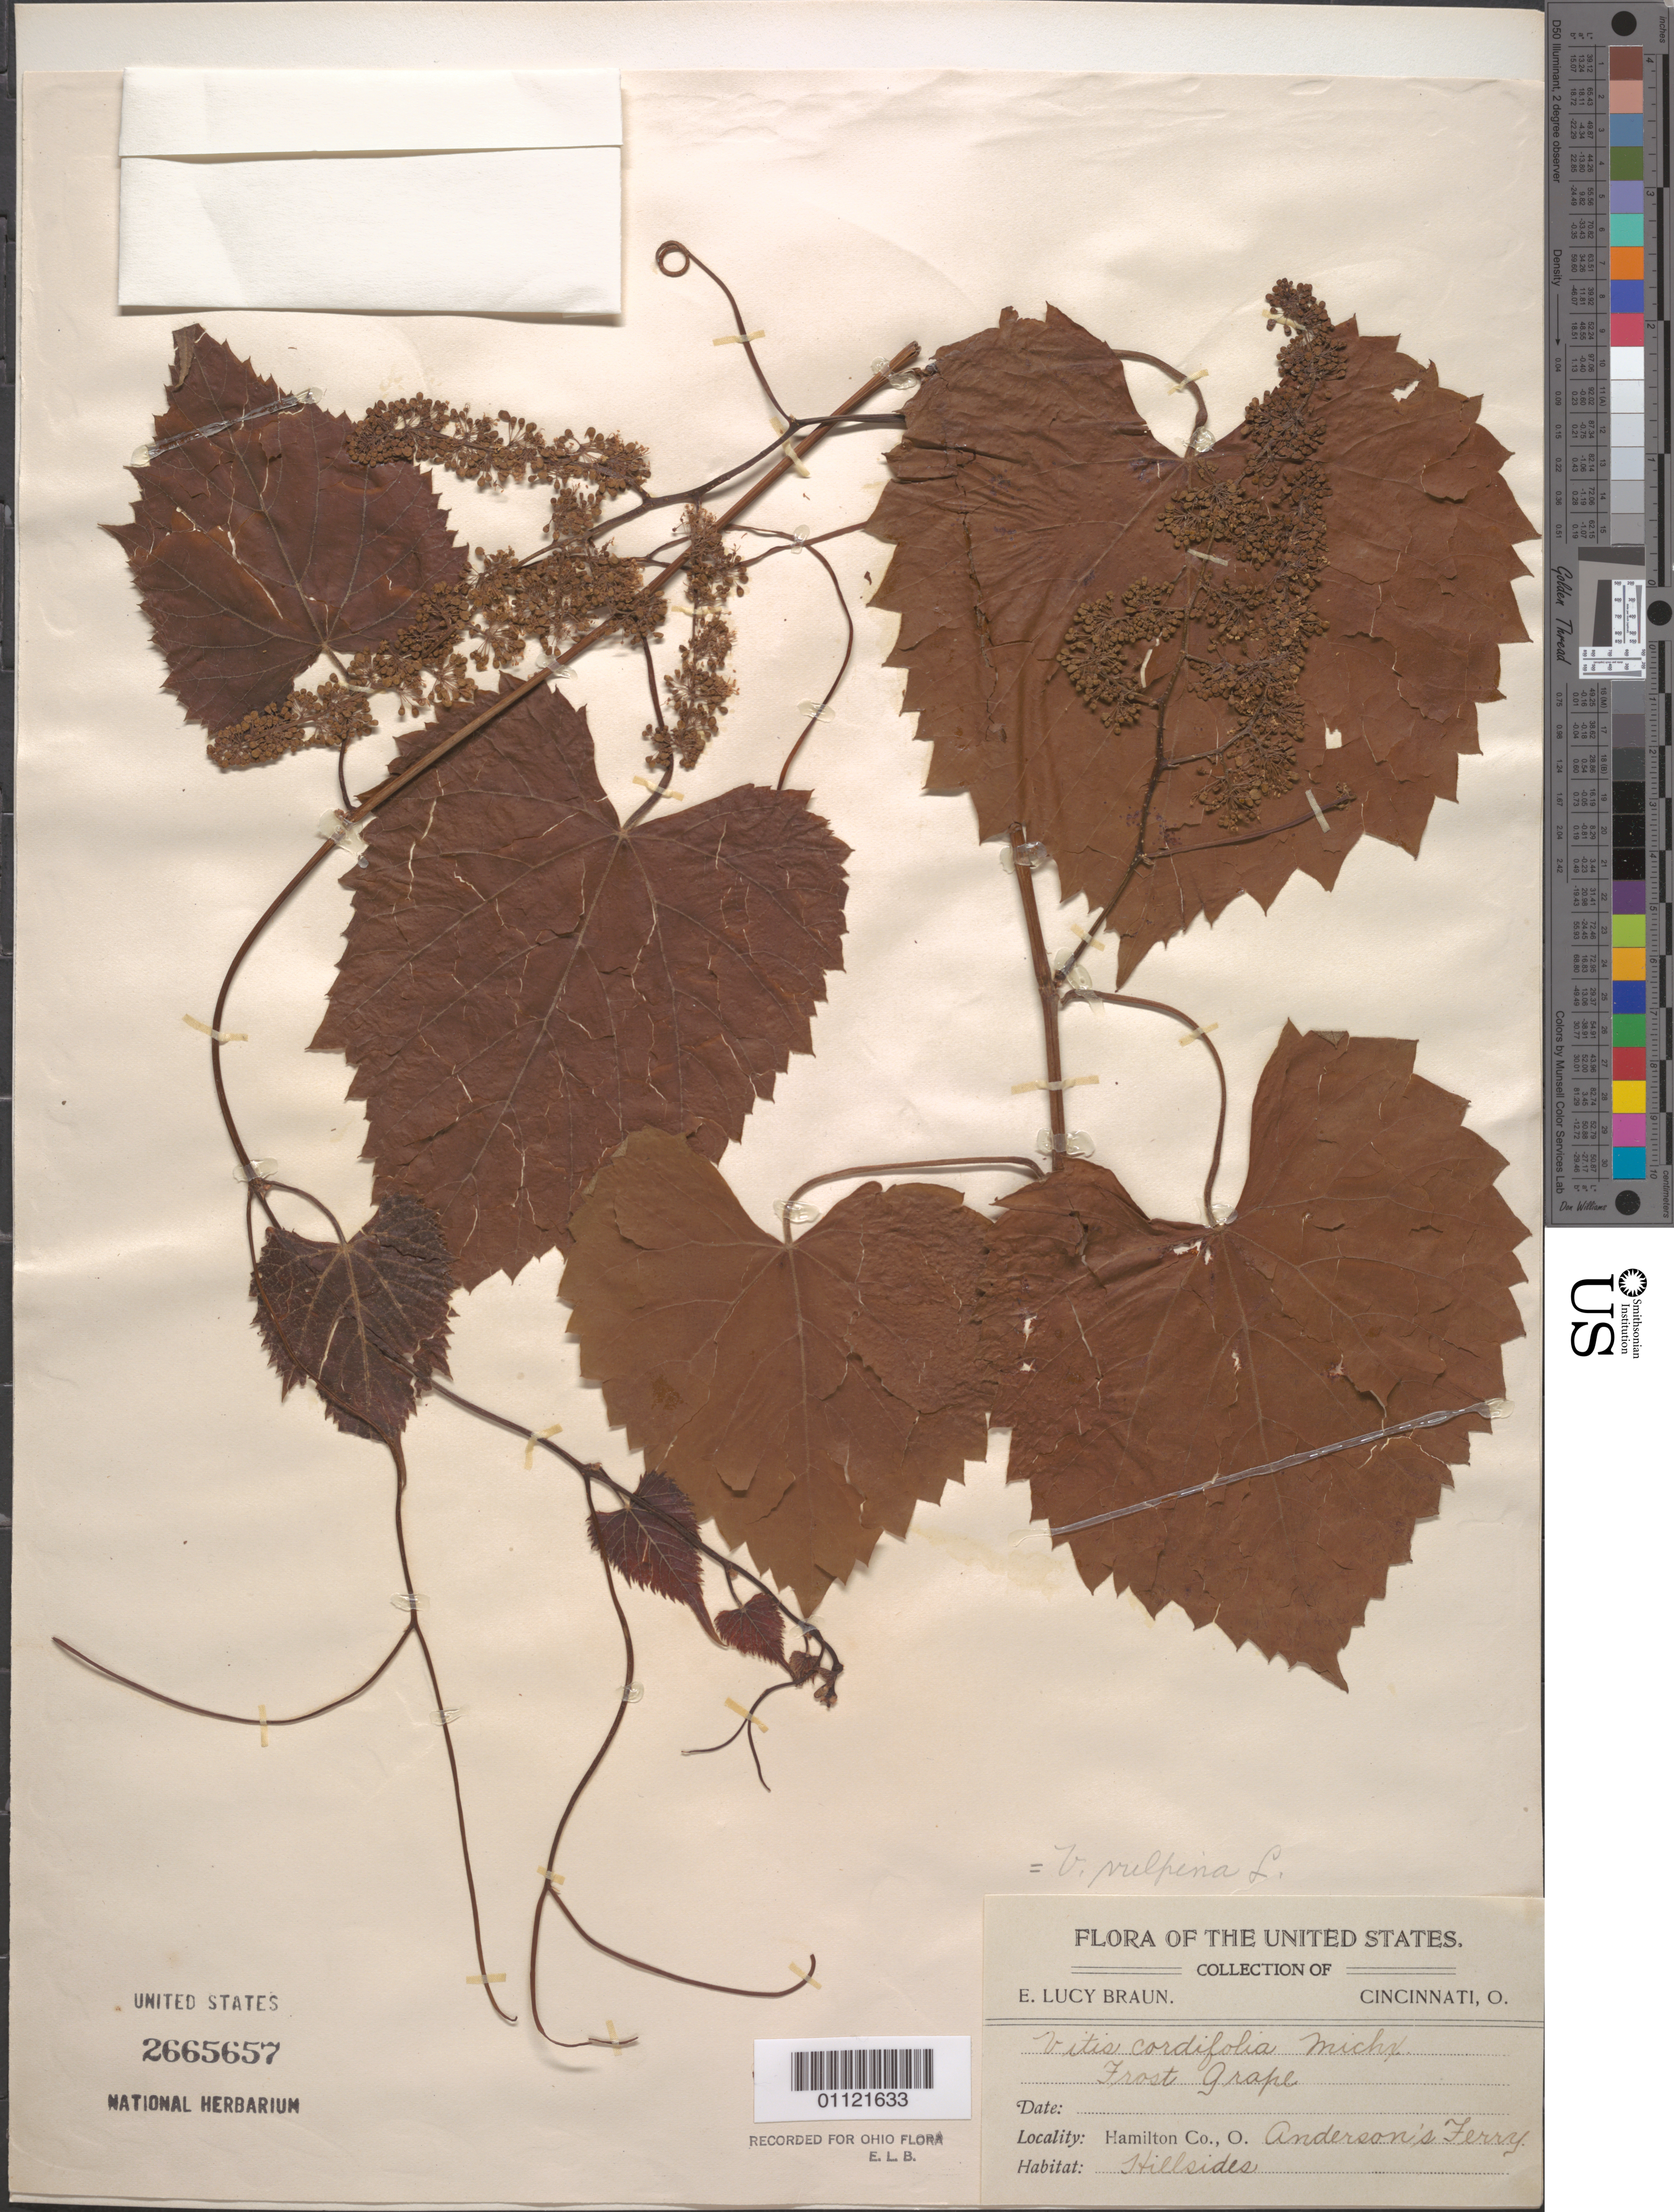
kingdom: Plantae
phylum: Tracheophyta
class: Magnoliopsida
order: Vitales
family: Vitaceae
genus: Vitis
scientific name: Vitis vulpina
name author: L.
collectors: W. Shi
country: United States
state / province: Ohio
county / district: Hamilton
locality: Anderson'a Ferry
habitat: Hillsides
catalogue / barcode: US 2665657